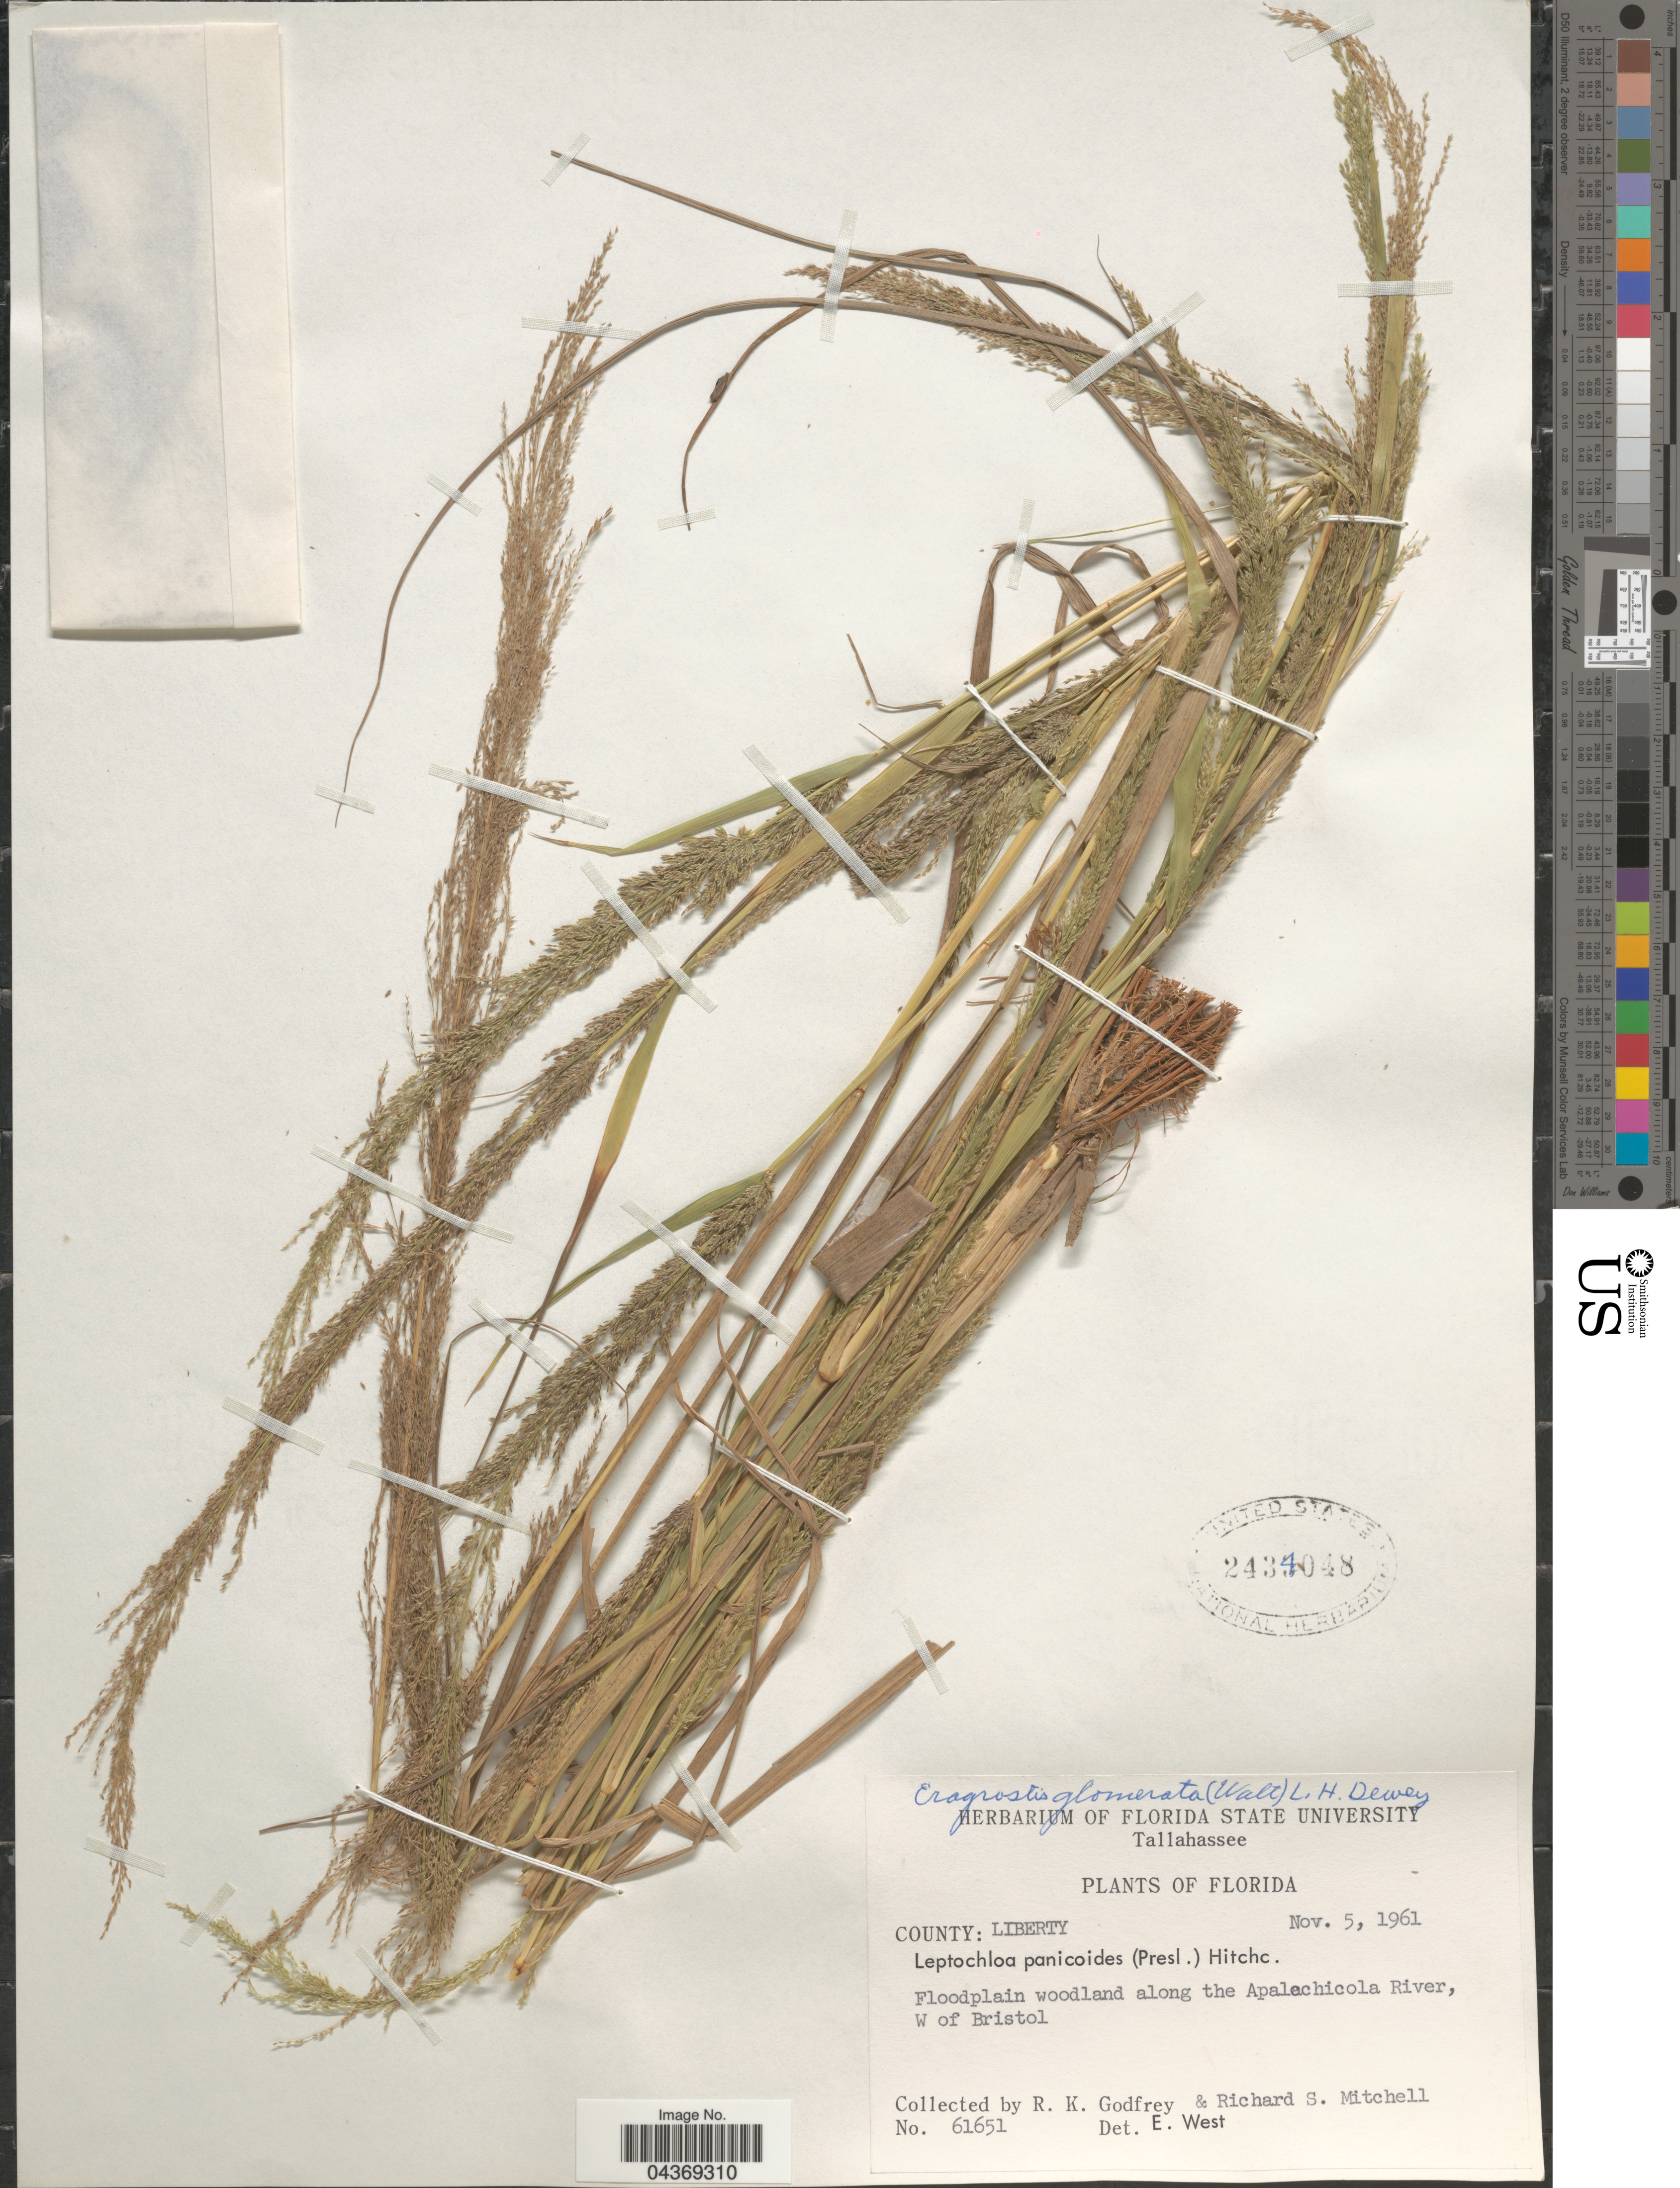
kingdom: Plantae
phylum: Tracheophyta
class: Liliopsida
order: Poales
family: Poaceae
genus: Eragrostis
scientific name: Eragrostis japonica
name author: (Thunb.) Trin.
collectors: R. K. Godfrey & R. S. Mitchell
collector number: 61651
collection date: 1961-11-05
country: United States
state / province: Florida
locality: County: Liberty. Floodplain woodland along the Apalachicola River, W of Bristol.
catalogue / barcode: US 2434048